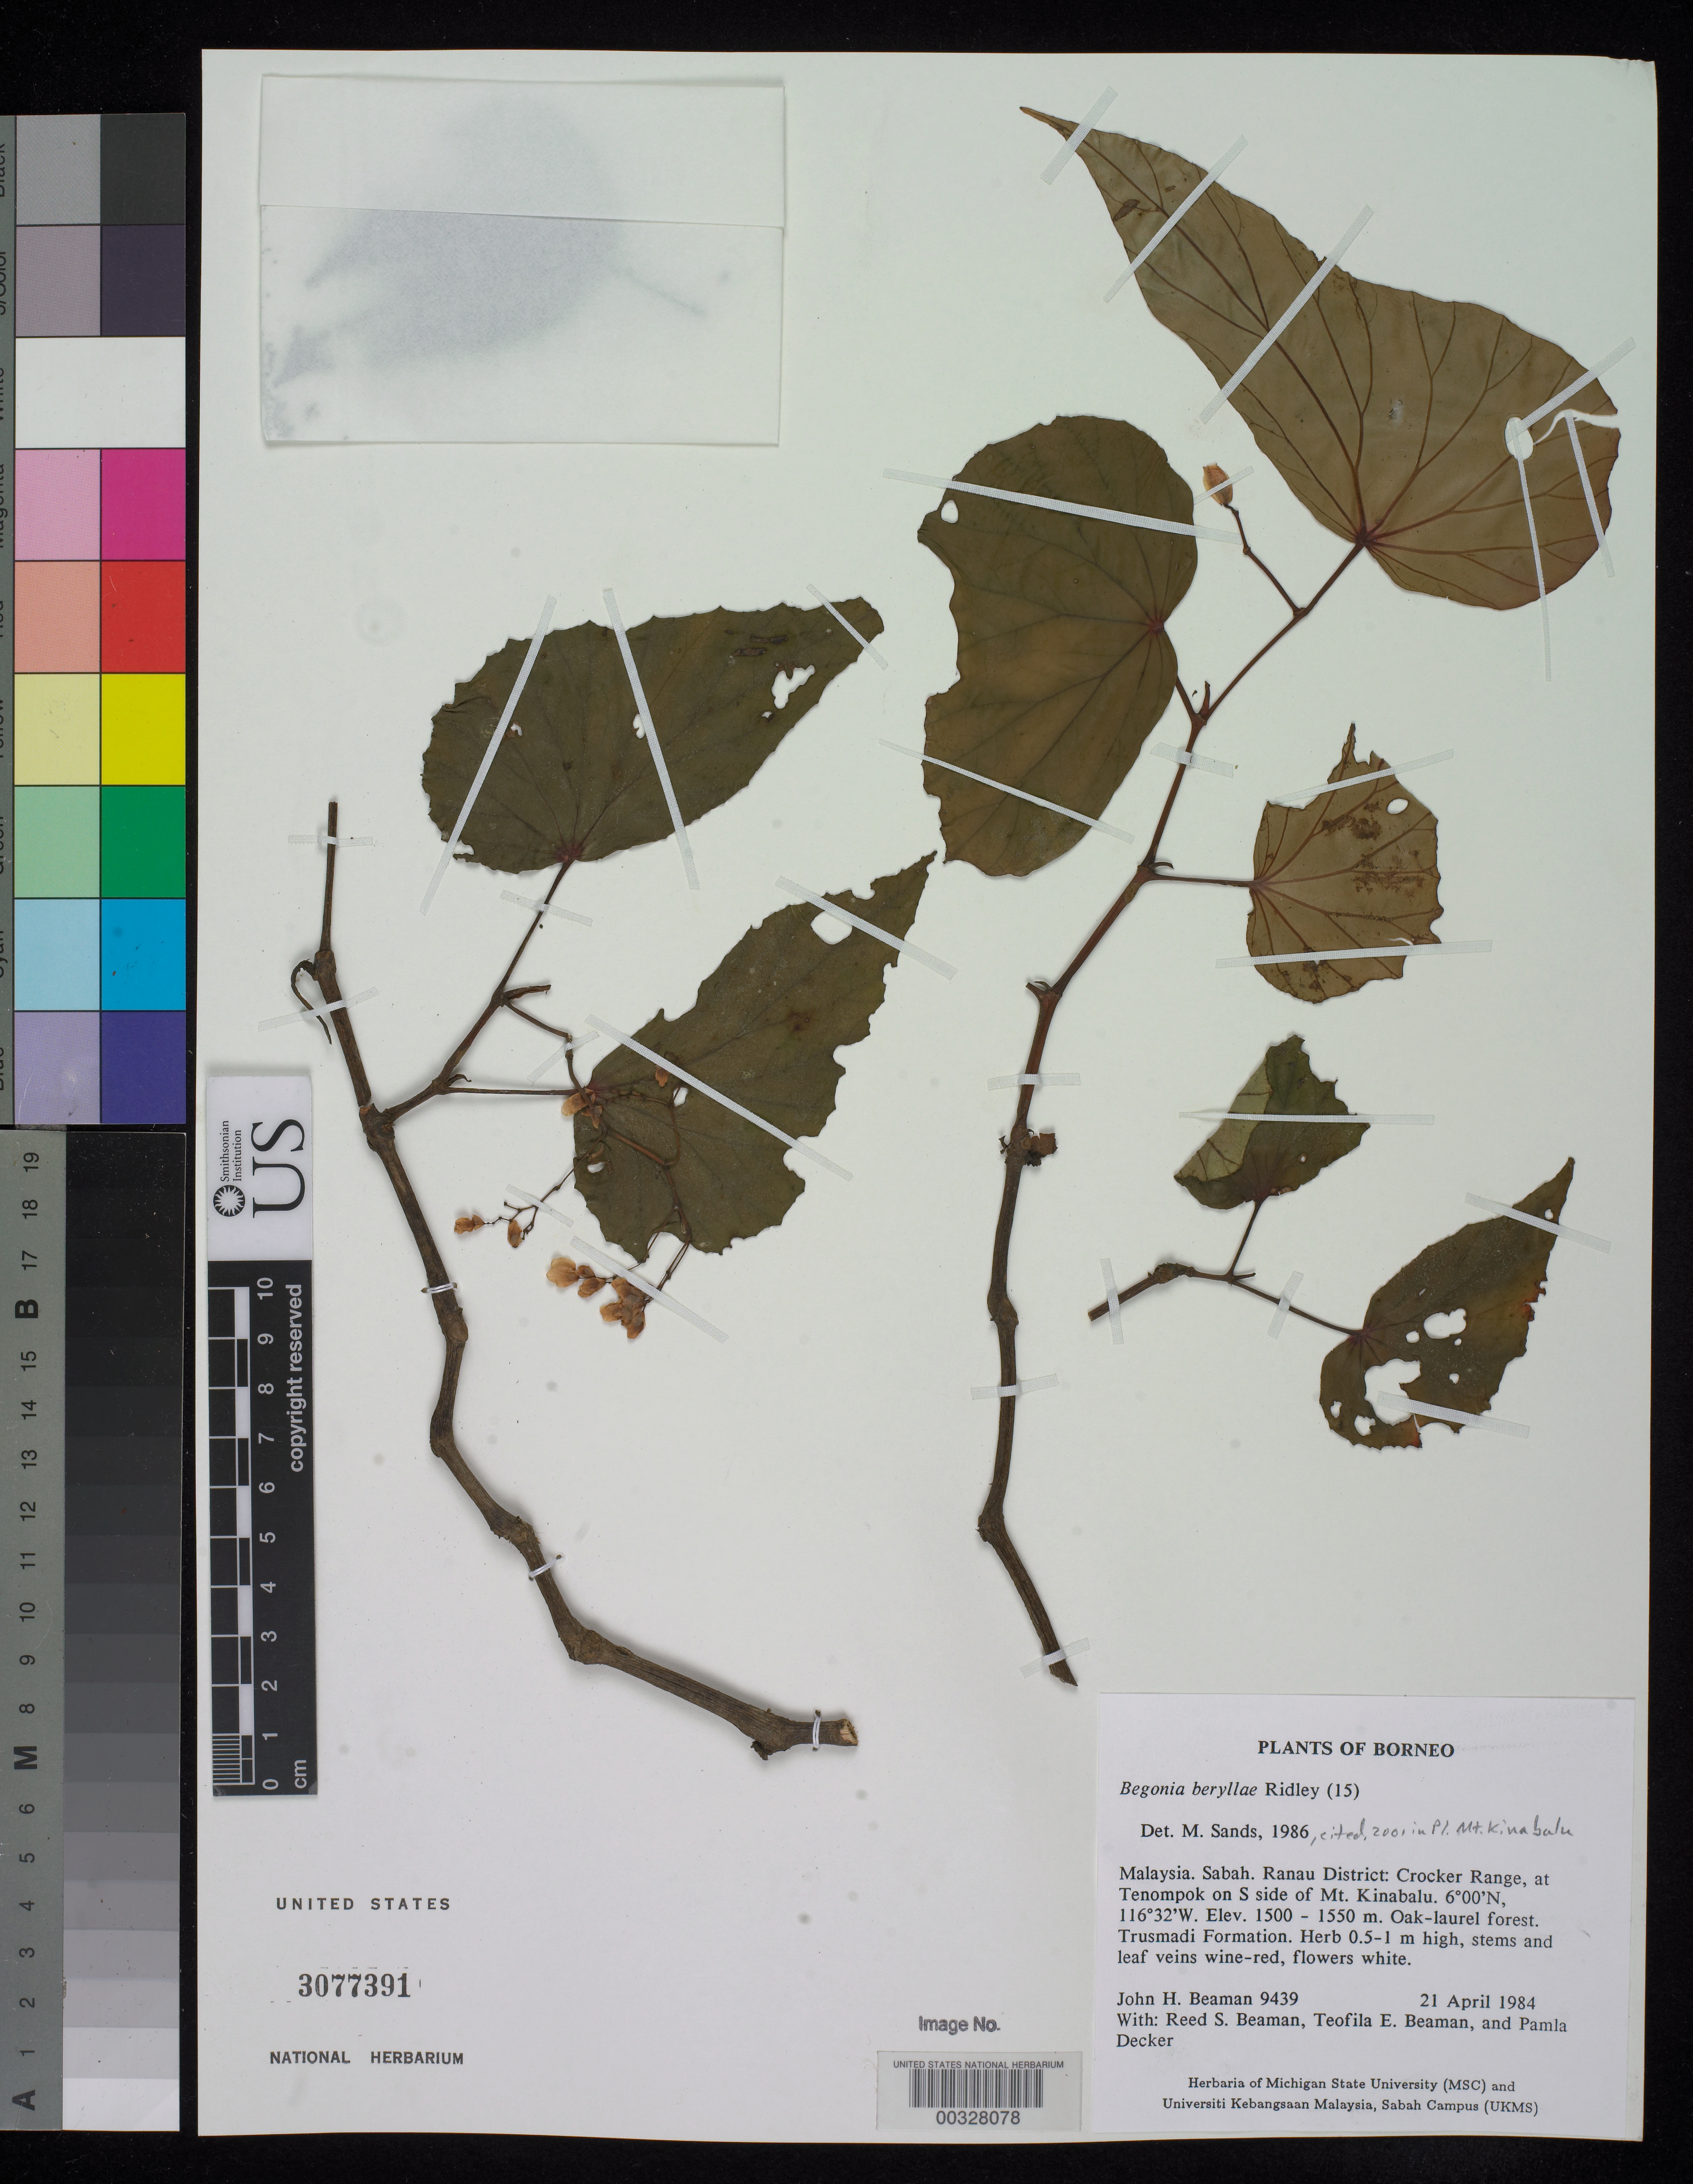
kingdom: Plantae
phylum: Tracheophyta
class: Magnoliopsida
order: Cucurbitales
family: Begoniaceae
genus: Begonia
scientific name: Begonia beryllae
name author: Ridl.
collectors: J. H. Beaman, R. S. Beaman, T. E. Beaman & P. Decker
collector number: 9439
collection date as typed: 21 Apr 1984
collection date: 1984-04-21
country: Malaysia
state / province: Sabah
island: Borneo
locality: Ranau district, crocker range, at tenompok on s side of mt. kinabalu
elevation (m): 1500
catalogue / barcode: US 3077391